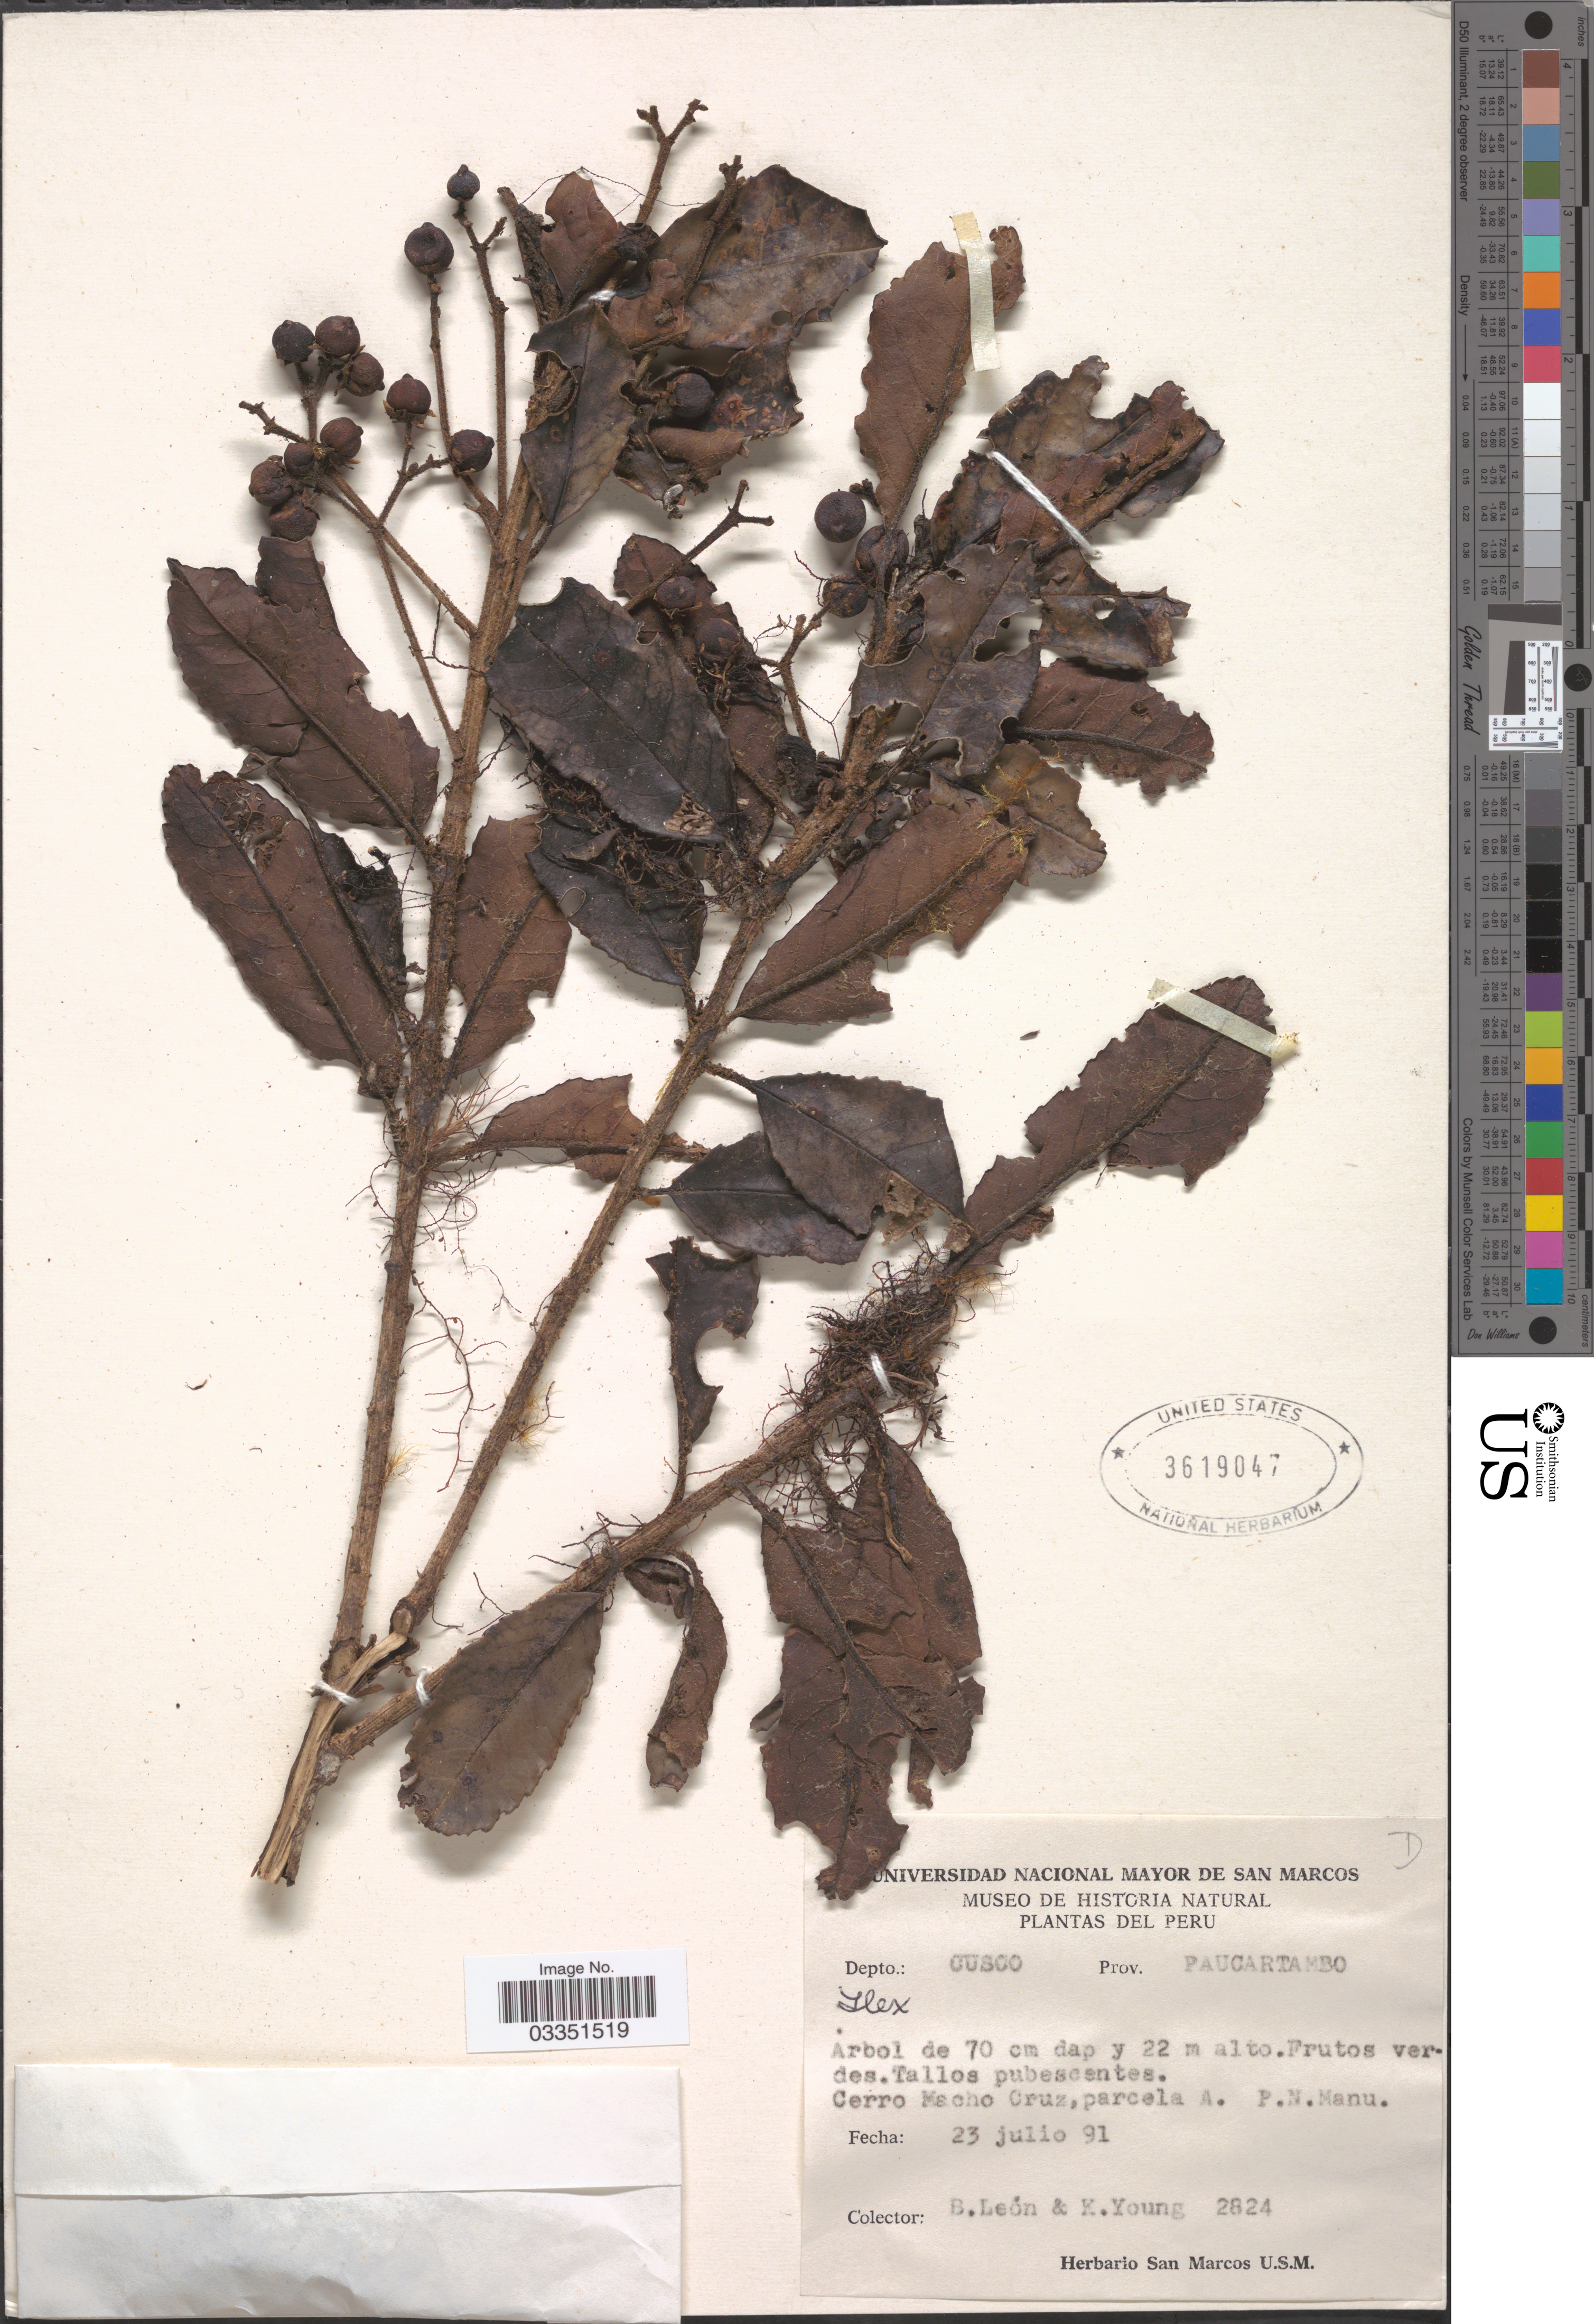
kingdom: Plantae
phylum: Tracheophyta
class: Magnoliopsida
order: Aquifoliales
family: Aquifoliaceae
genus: Ilex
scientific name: Ilex sp.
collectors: B. León & K. Young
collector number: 2824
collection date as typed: Transcribed d/m/y: 23/7/91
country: Peru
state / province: Cusco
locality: Depto. Cusco, Prov. Paucartambo. Cerro Macho Cruz, parcela A. P.N. Manu.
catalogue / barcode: US 3619047